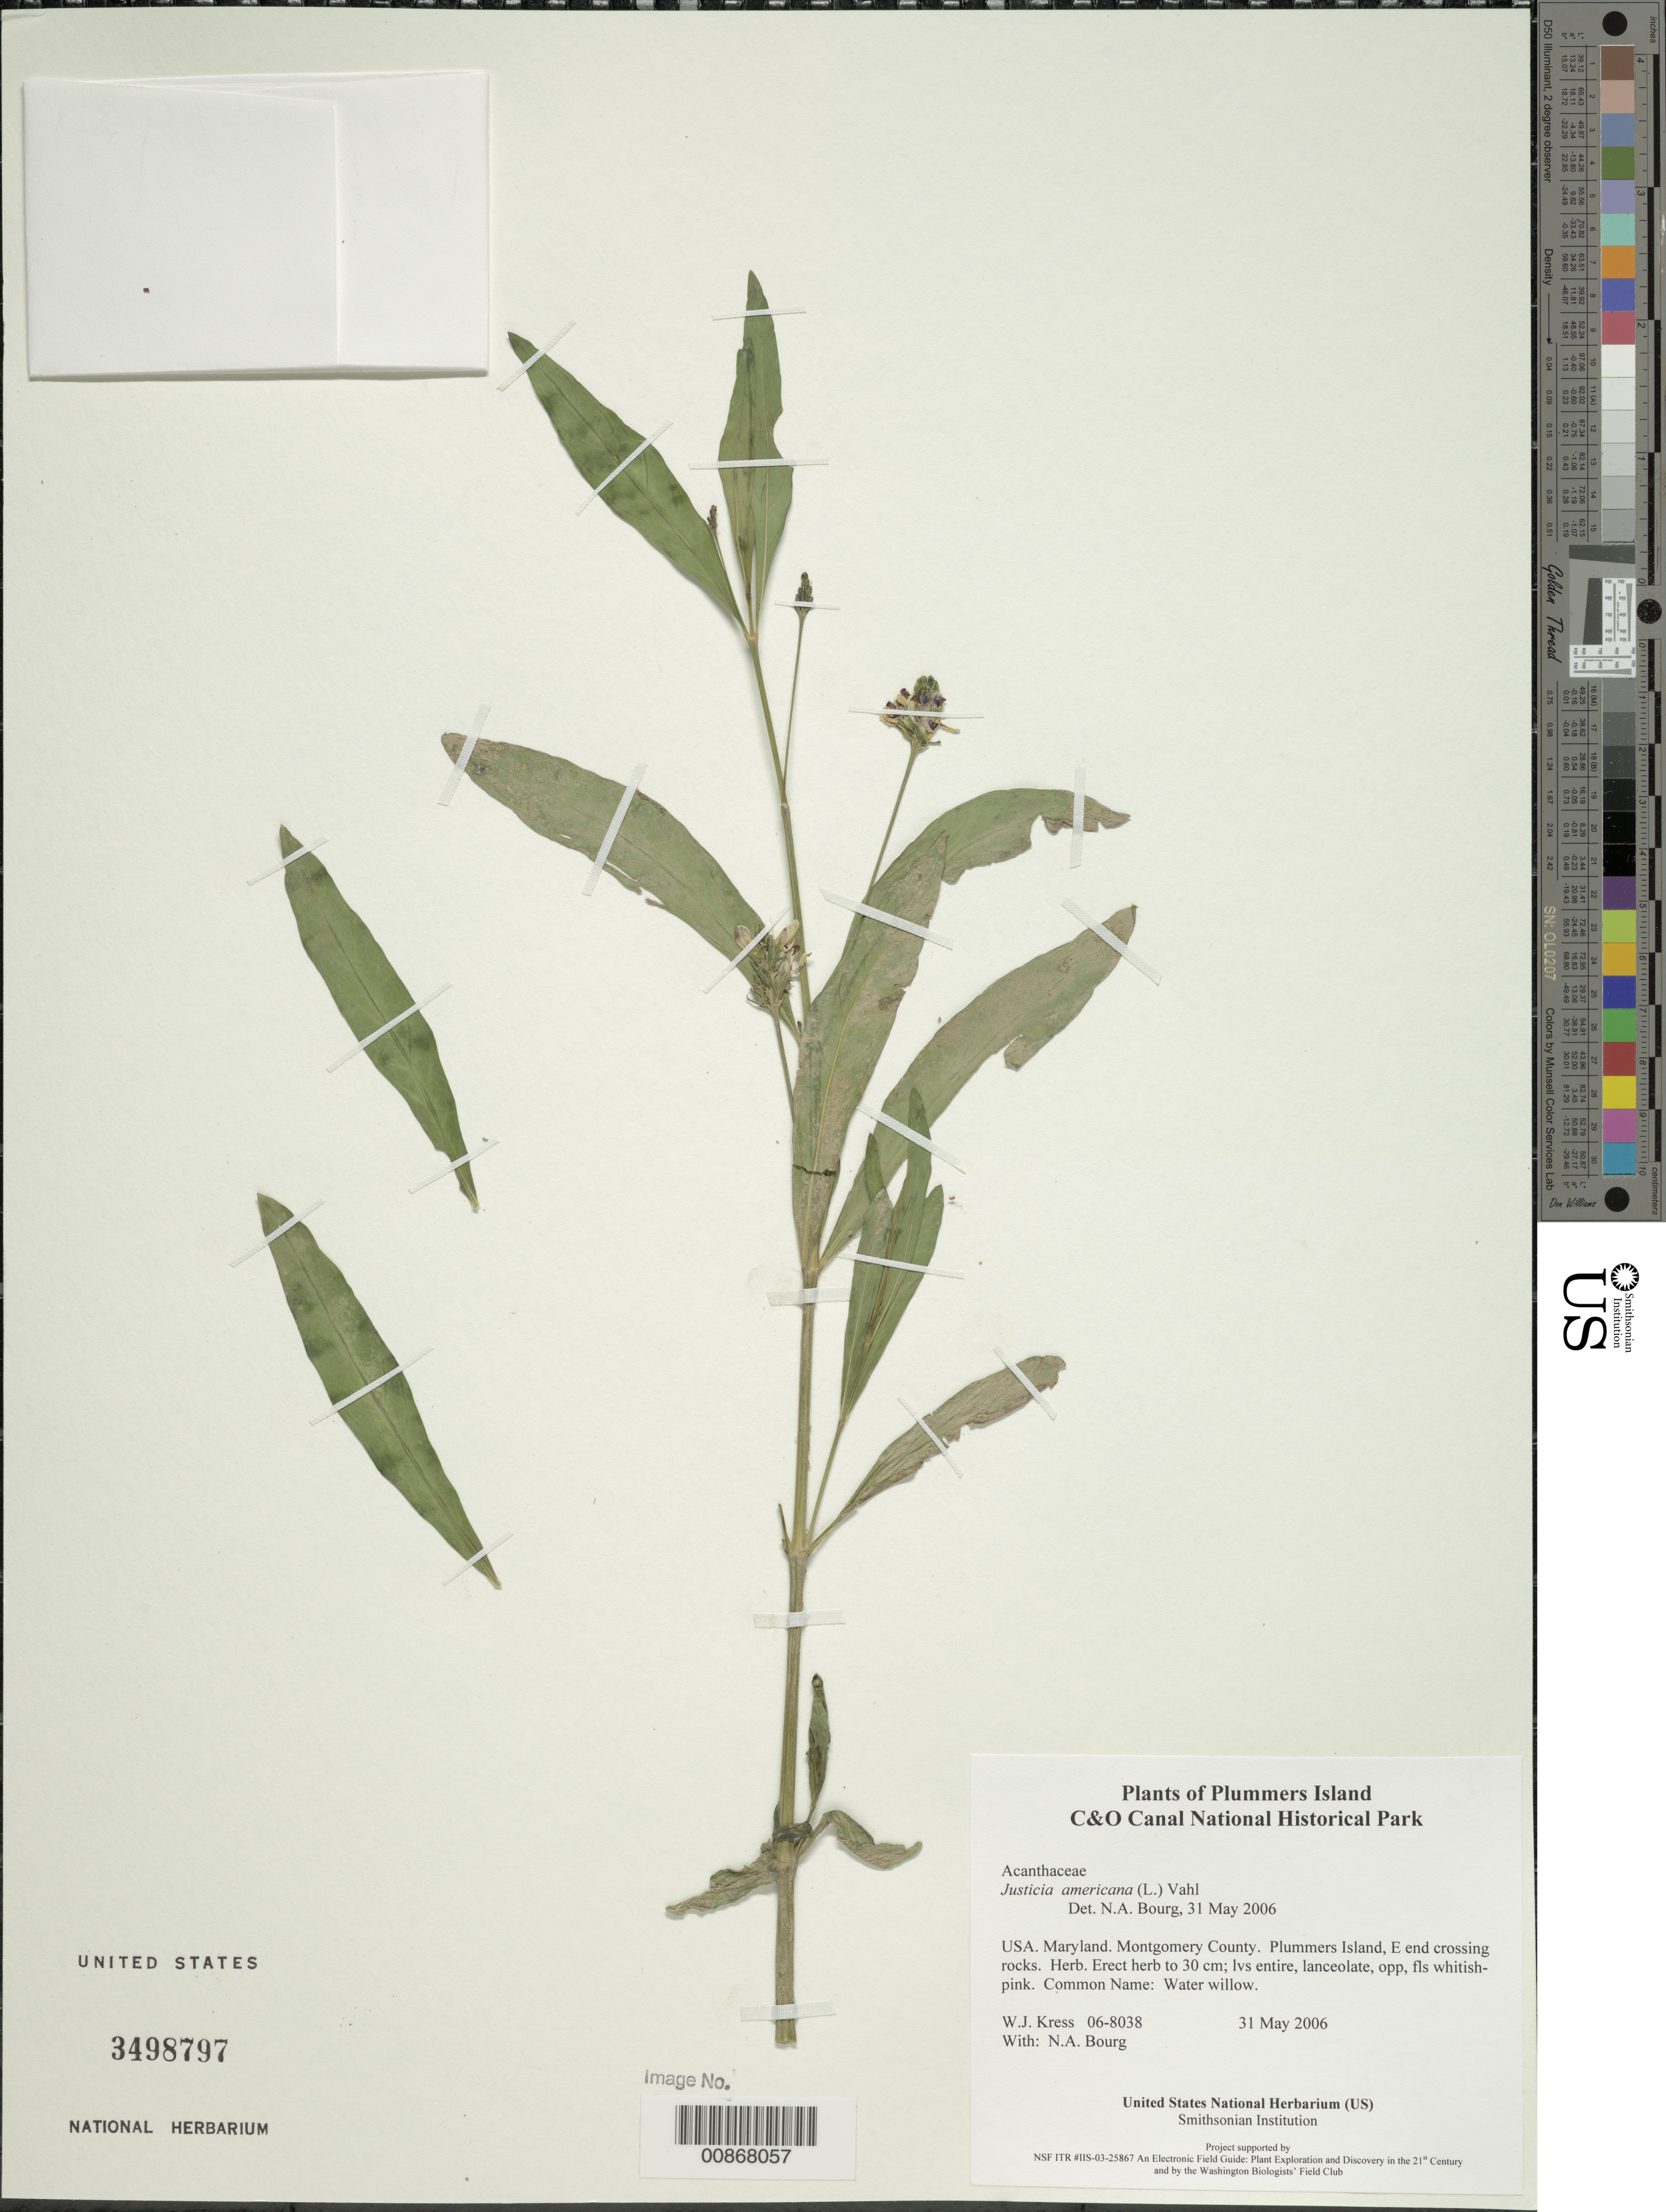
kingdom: Plantae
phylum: Tracheophyta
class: Magnoliopsida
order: Lamiales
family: Acanthaceae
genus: Barleria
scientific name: Barleria cristata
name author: L.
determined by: Bourg, N. A.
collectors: W. J. Kress & N. A. Bourg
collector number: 06-8038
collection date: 2006-05-31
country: United States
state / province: Maryland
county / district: Montgomery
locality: Chesapeake and Ohio Canal National Historical Park, Plummers Island, just on E edge of cactus rock in large tangle of brier patch.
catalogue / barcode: US 3498797